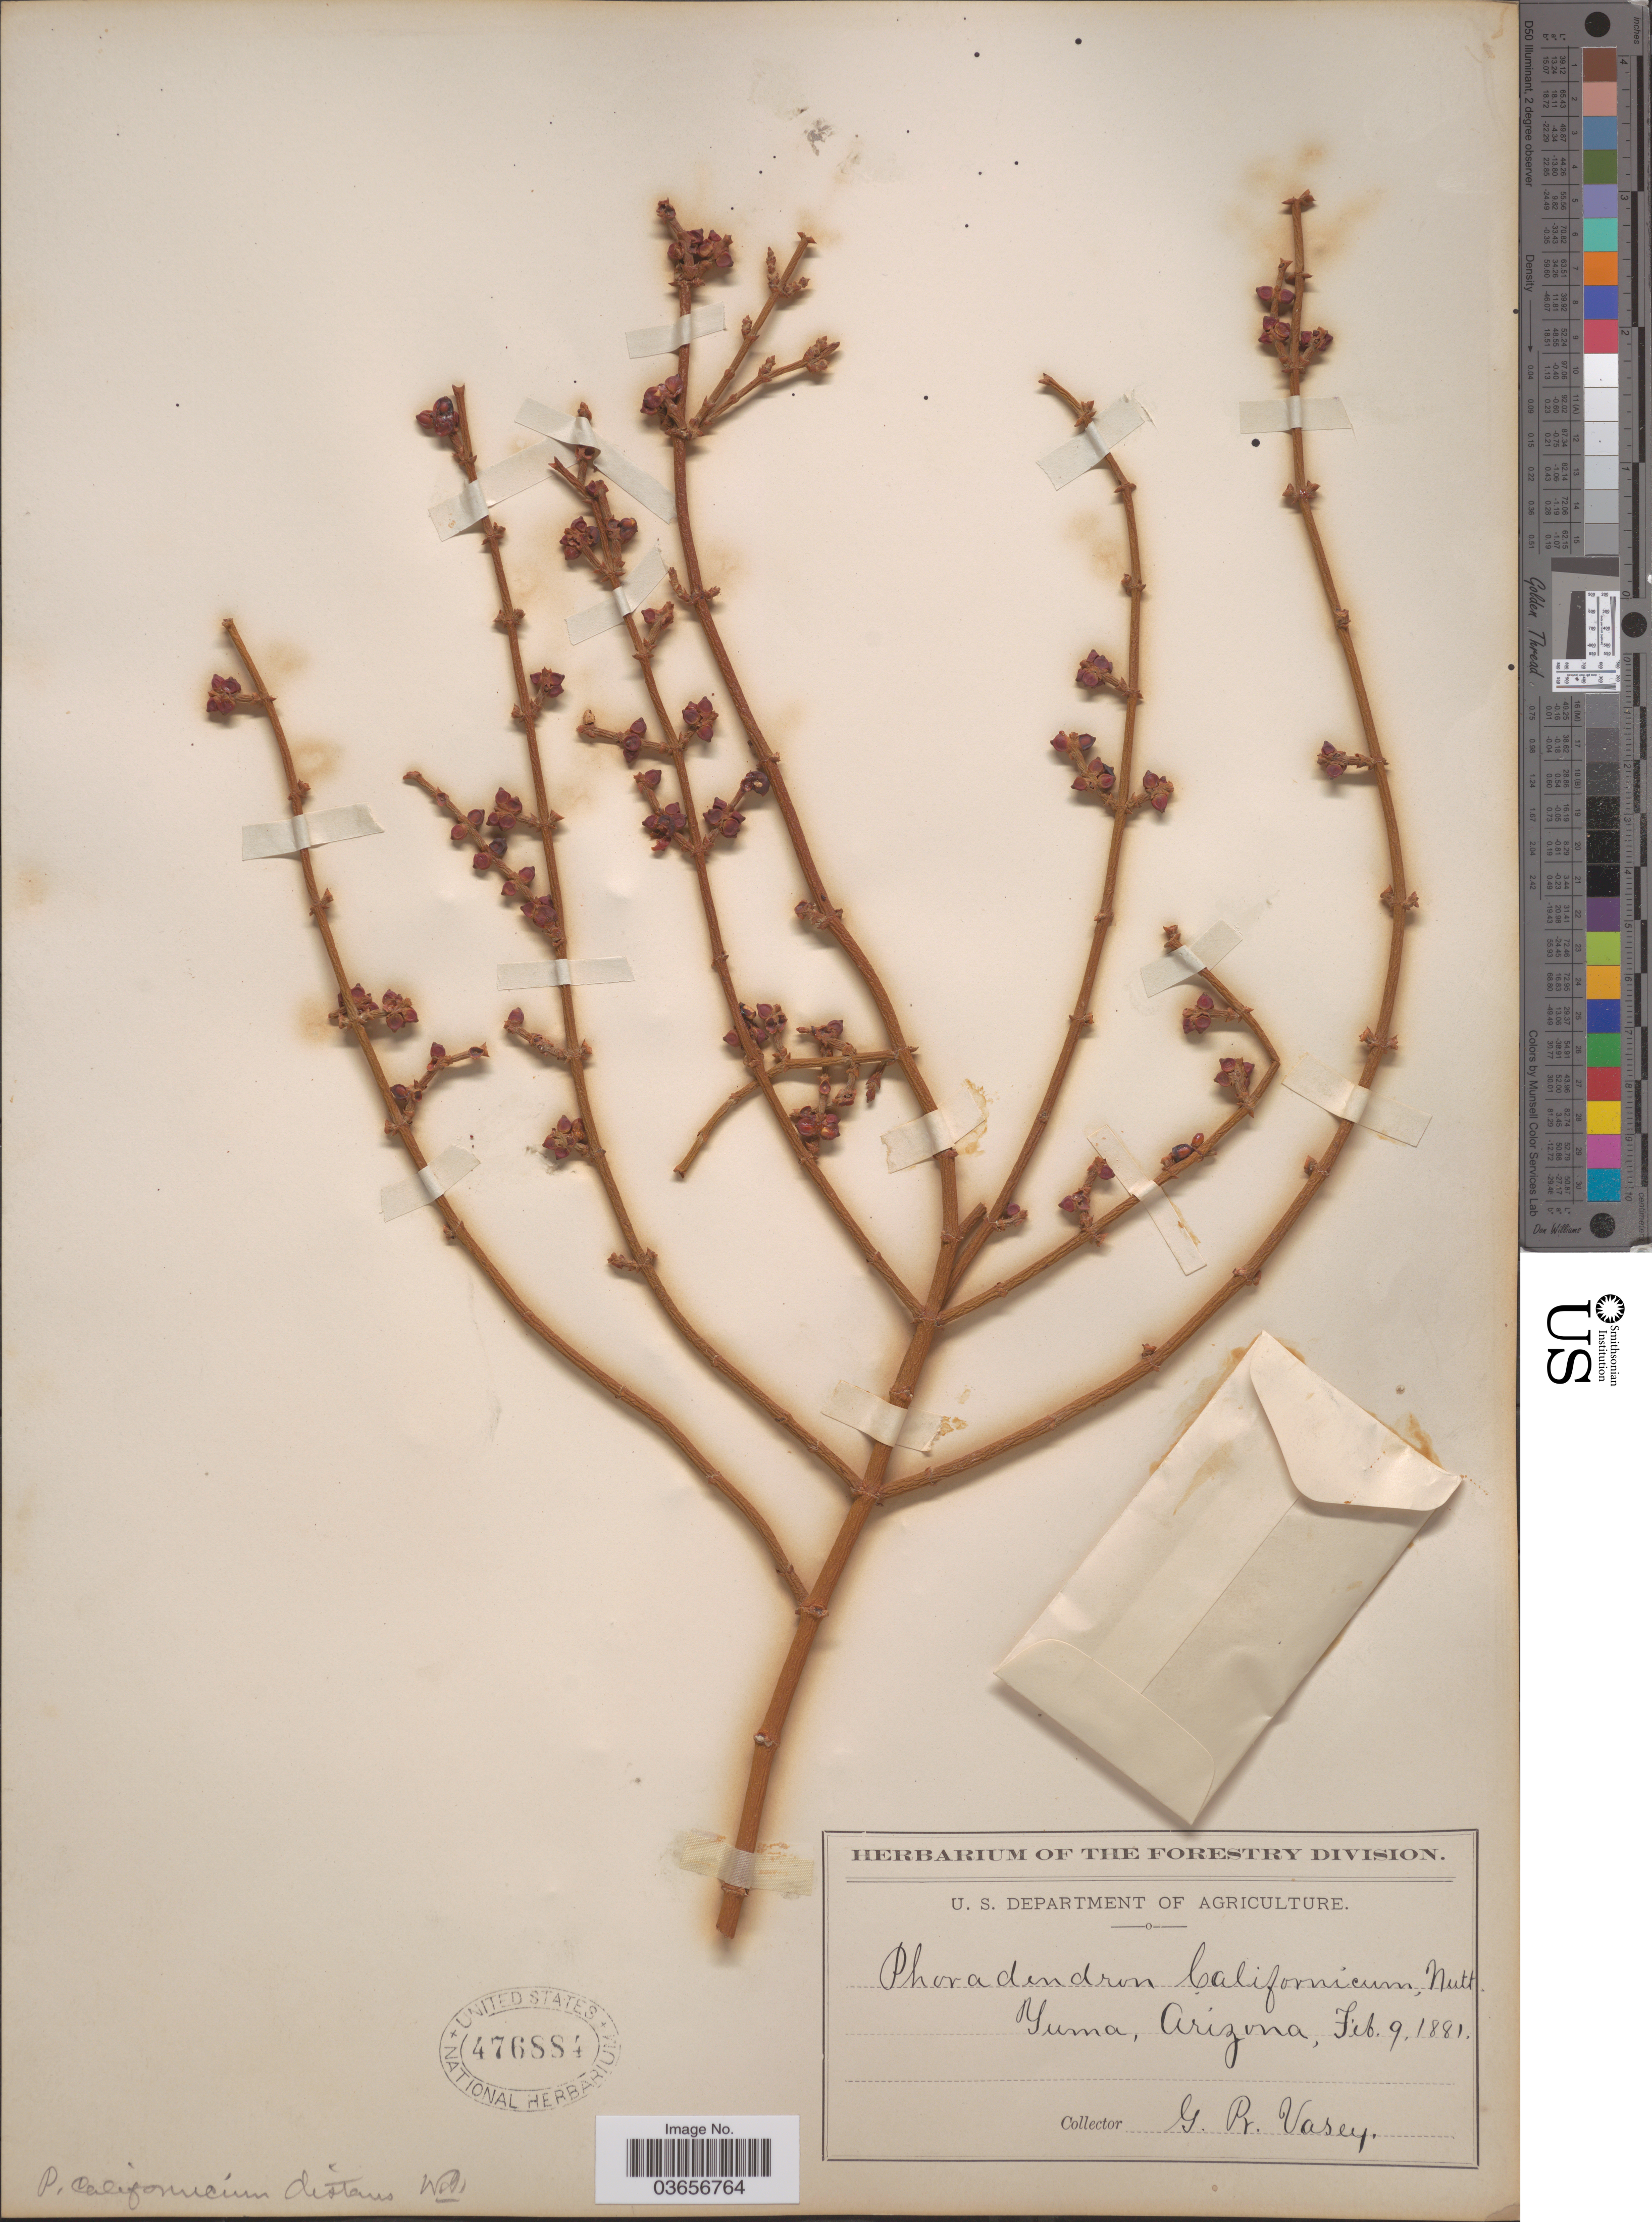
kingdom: Plantae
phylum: Tracheophyta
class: Magnoliopsida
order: Santalales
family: Viscaceae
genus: Phoradendron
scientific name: Phoradendron californicum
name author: Nutt.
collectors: G. R. Vasey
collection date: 1881-02-09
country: United States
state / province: Arizona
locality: Yuma.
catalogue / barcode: US 476884